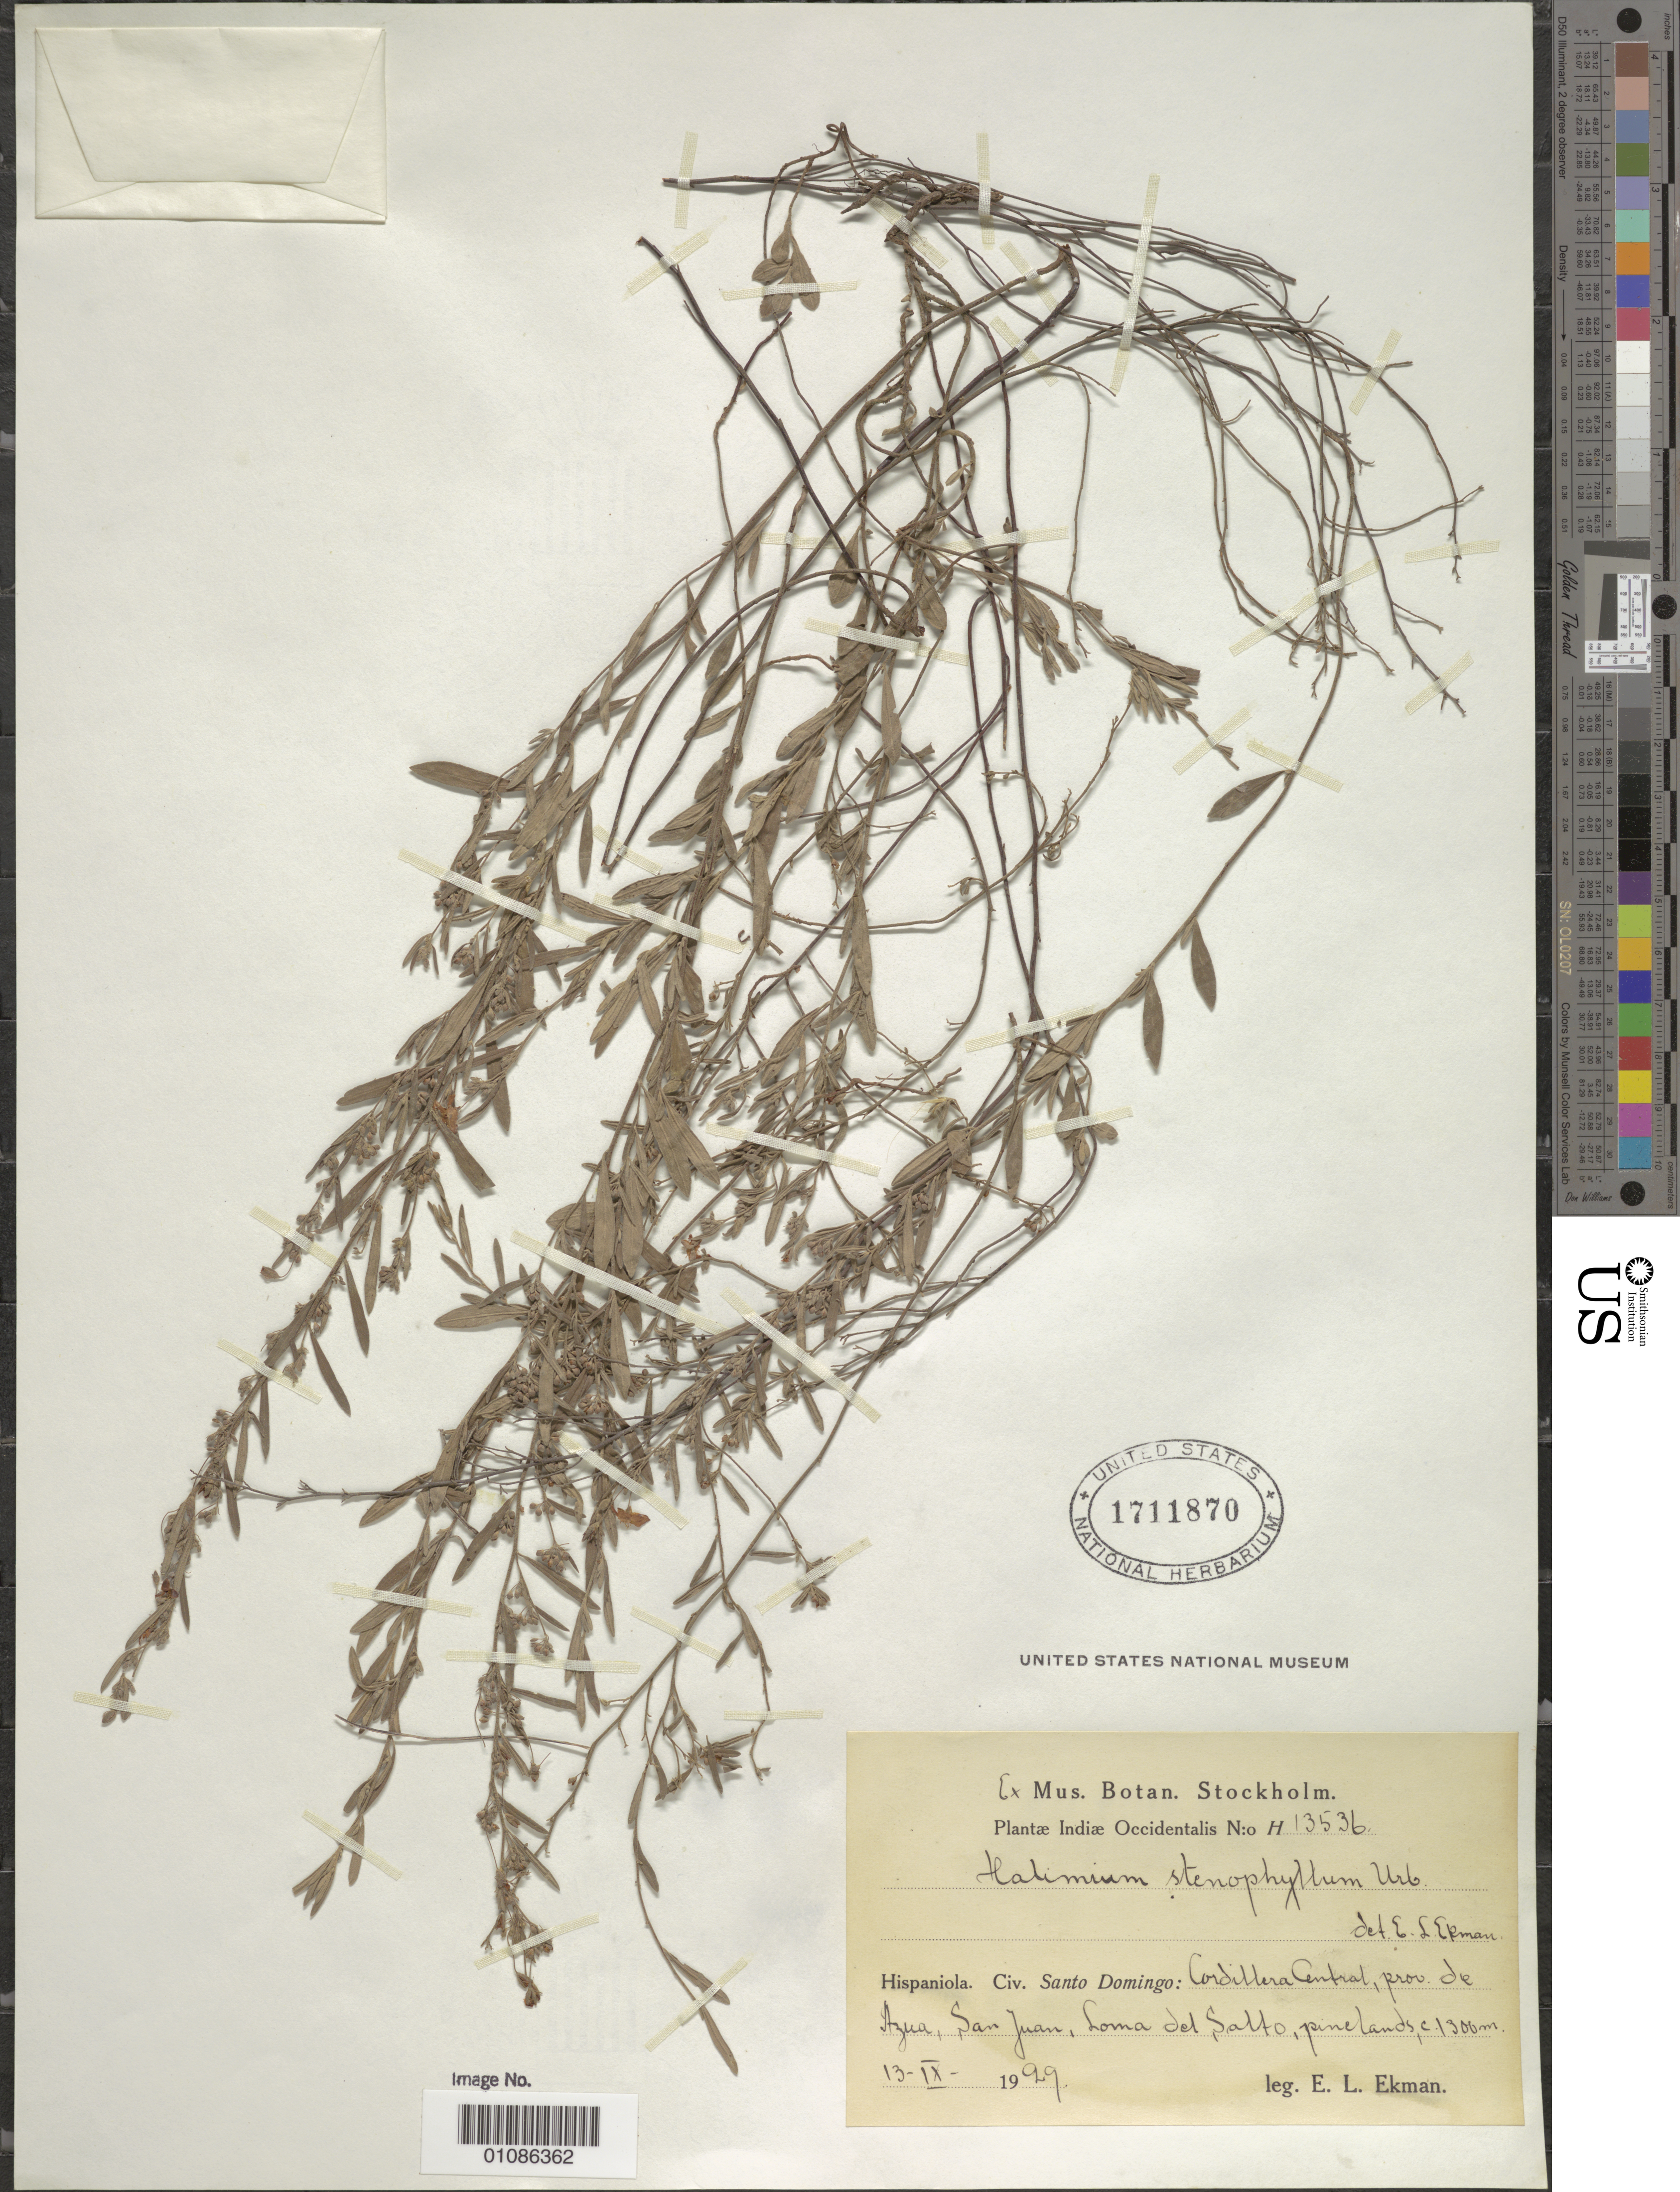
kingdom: Plantae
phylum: Tracheophyta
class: Magnoliopsida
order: Malvales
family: Cistaceae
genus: Halimium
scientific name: Halimium stenophyllum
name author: Urb.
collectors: E. L. Ekman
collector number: H 13536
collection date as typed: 13 Sep 1999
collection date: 1999-09-13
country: Dominican Republic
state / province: Distrito Nacional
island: Hispaniola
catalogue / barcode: US 1711870